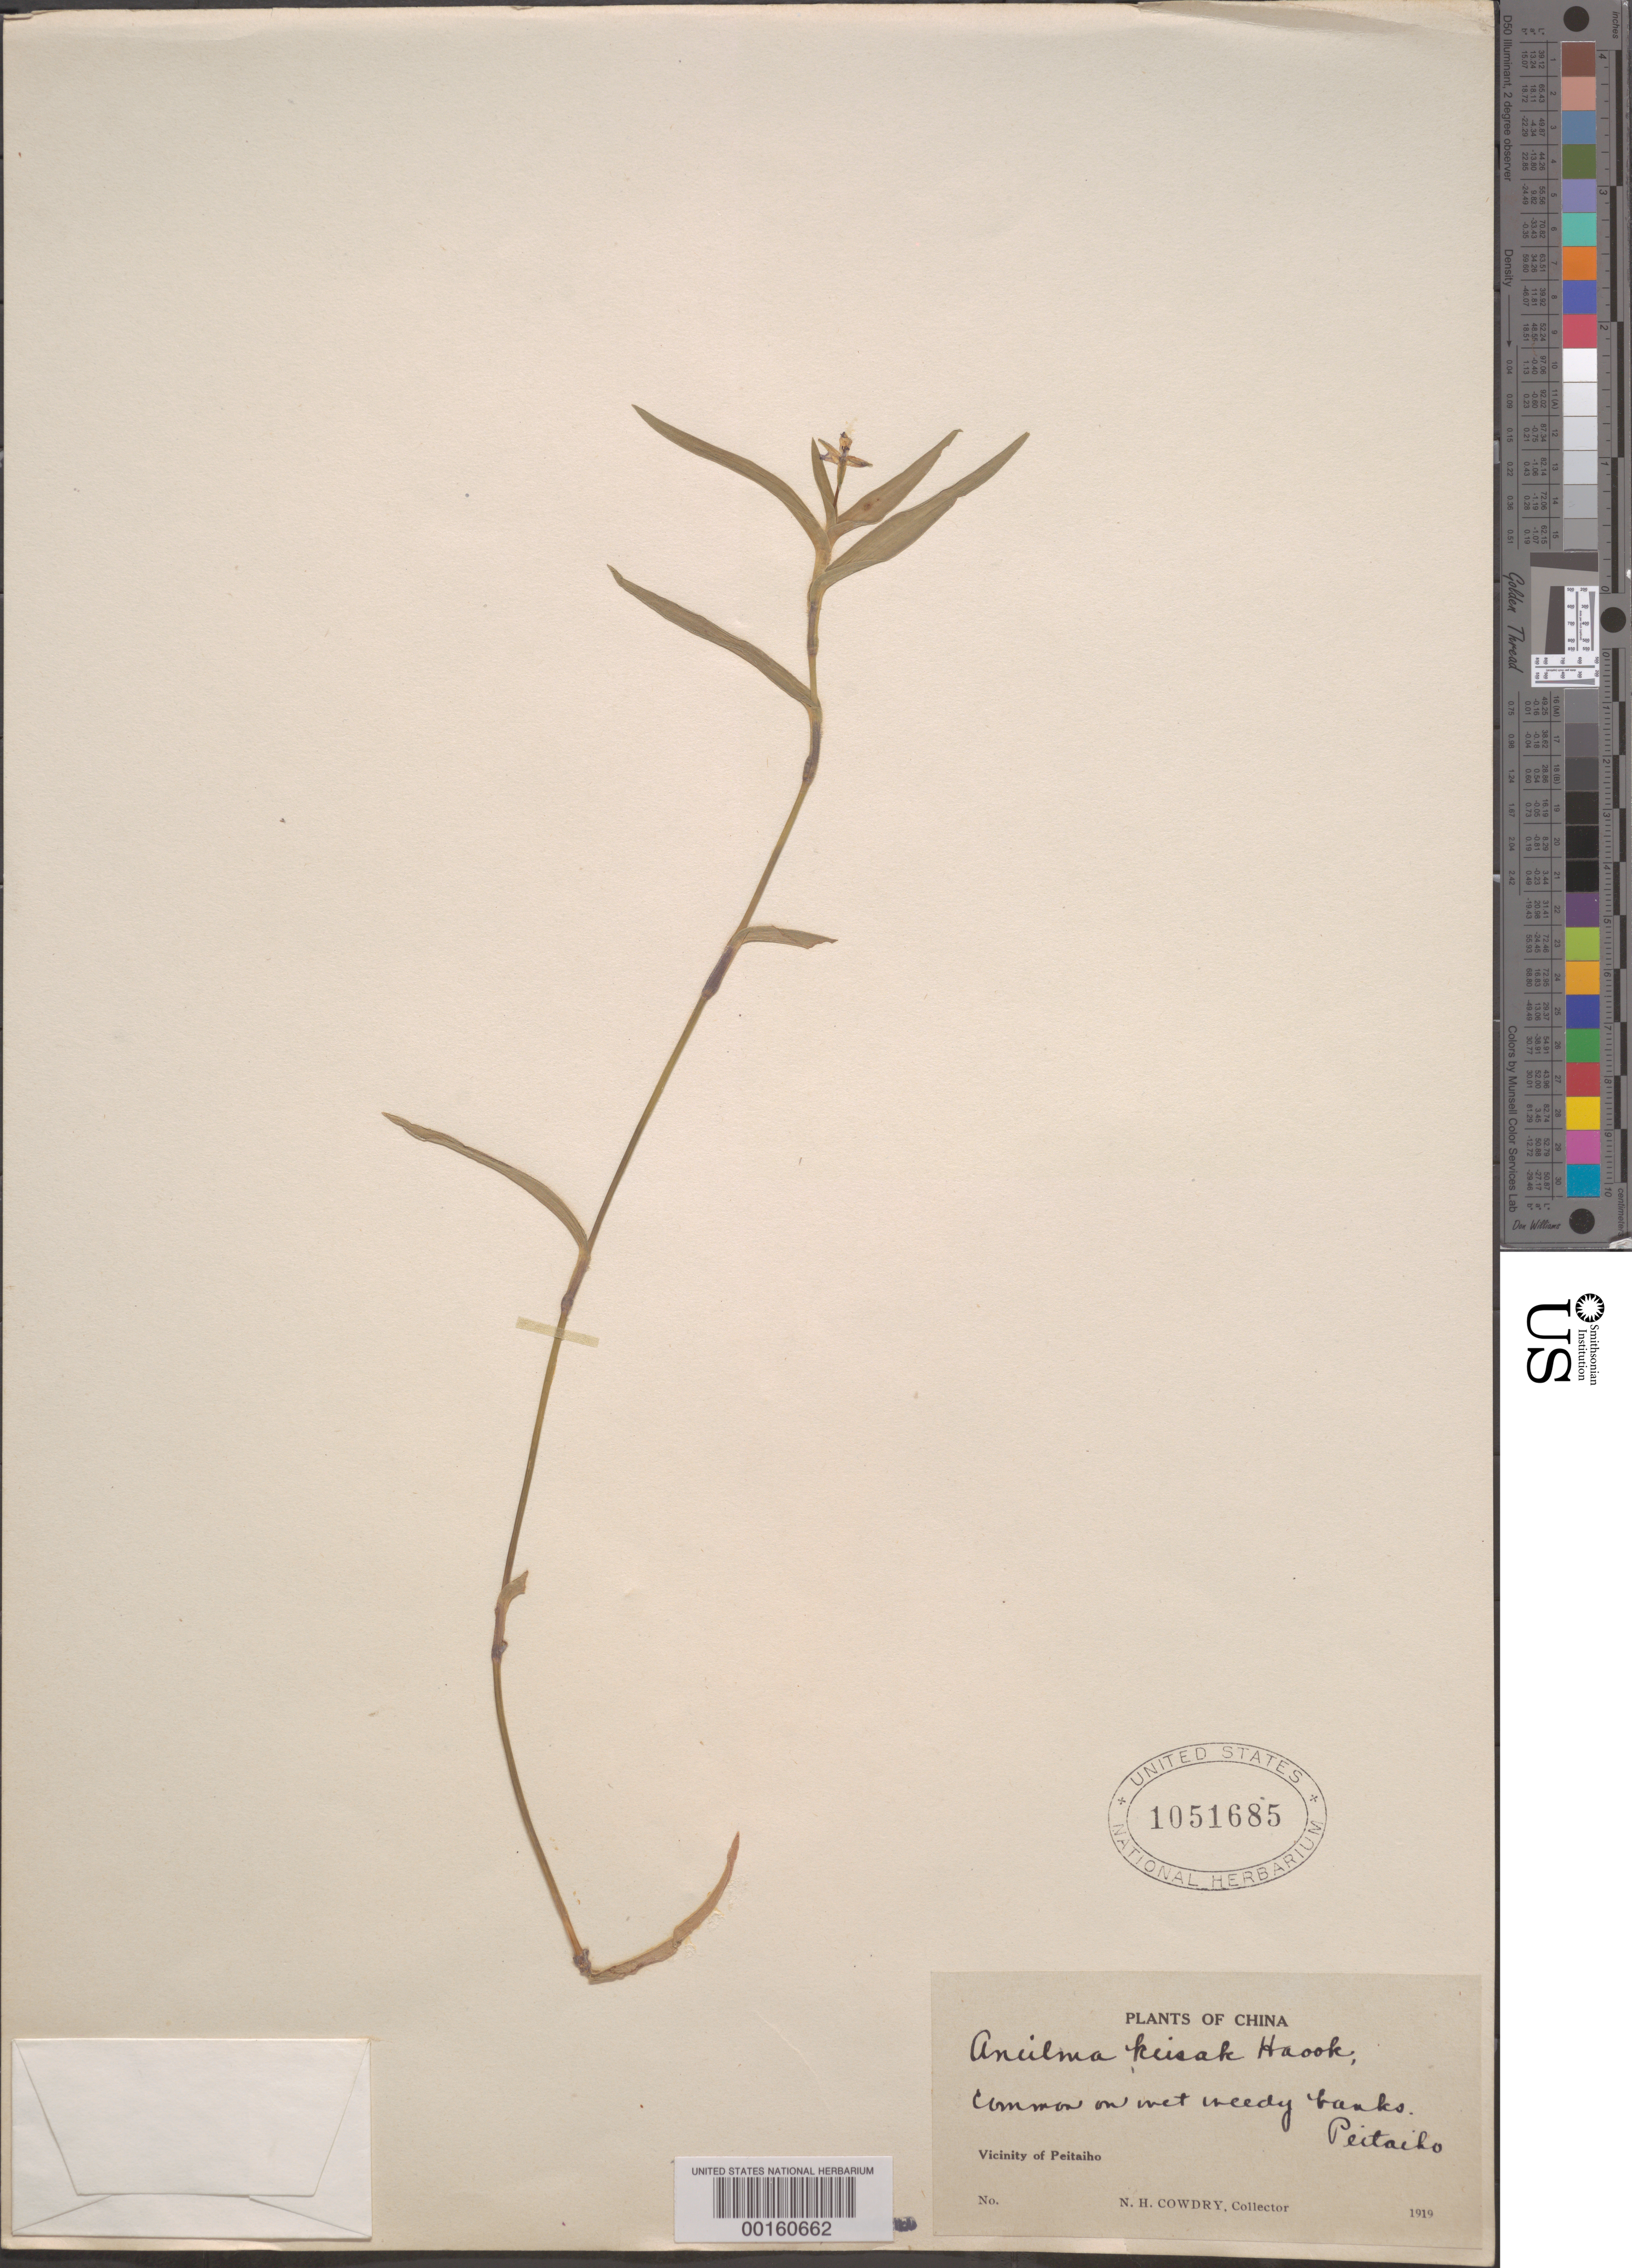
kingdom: Plantae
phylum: Tracheophyta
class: Liliopsida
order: Commelinales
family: Commelinaceae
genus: Murdannia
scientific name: Murdannia keisak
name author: (Hassk.) Hand.-Mazz.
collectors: N. H. Cowdry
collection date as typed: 1919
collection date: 1919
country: China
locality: Peitaiho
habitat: Wet weedy banks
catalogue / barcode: US 1051685